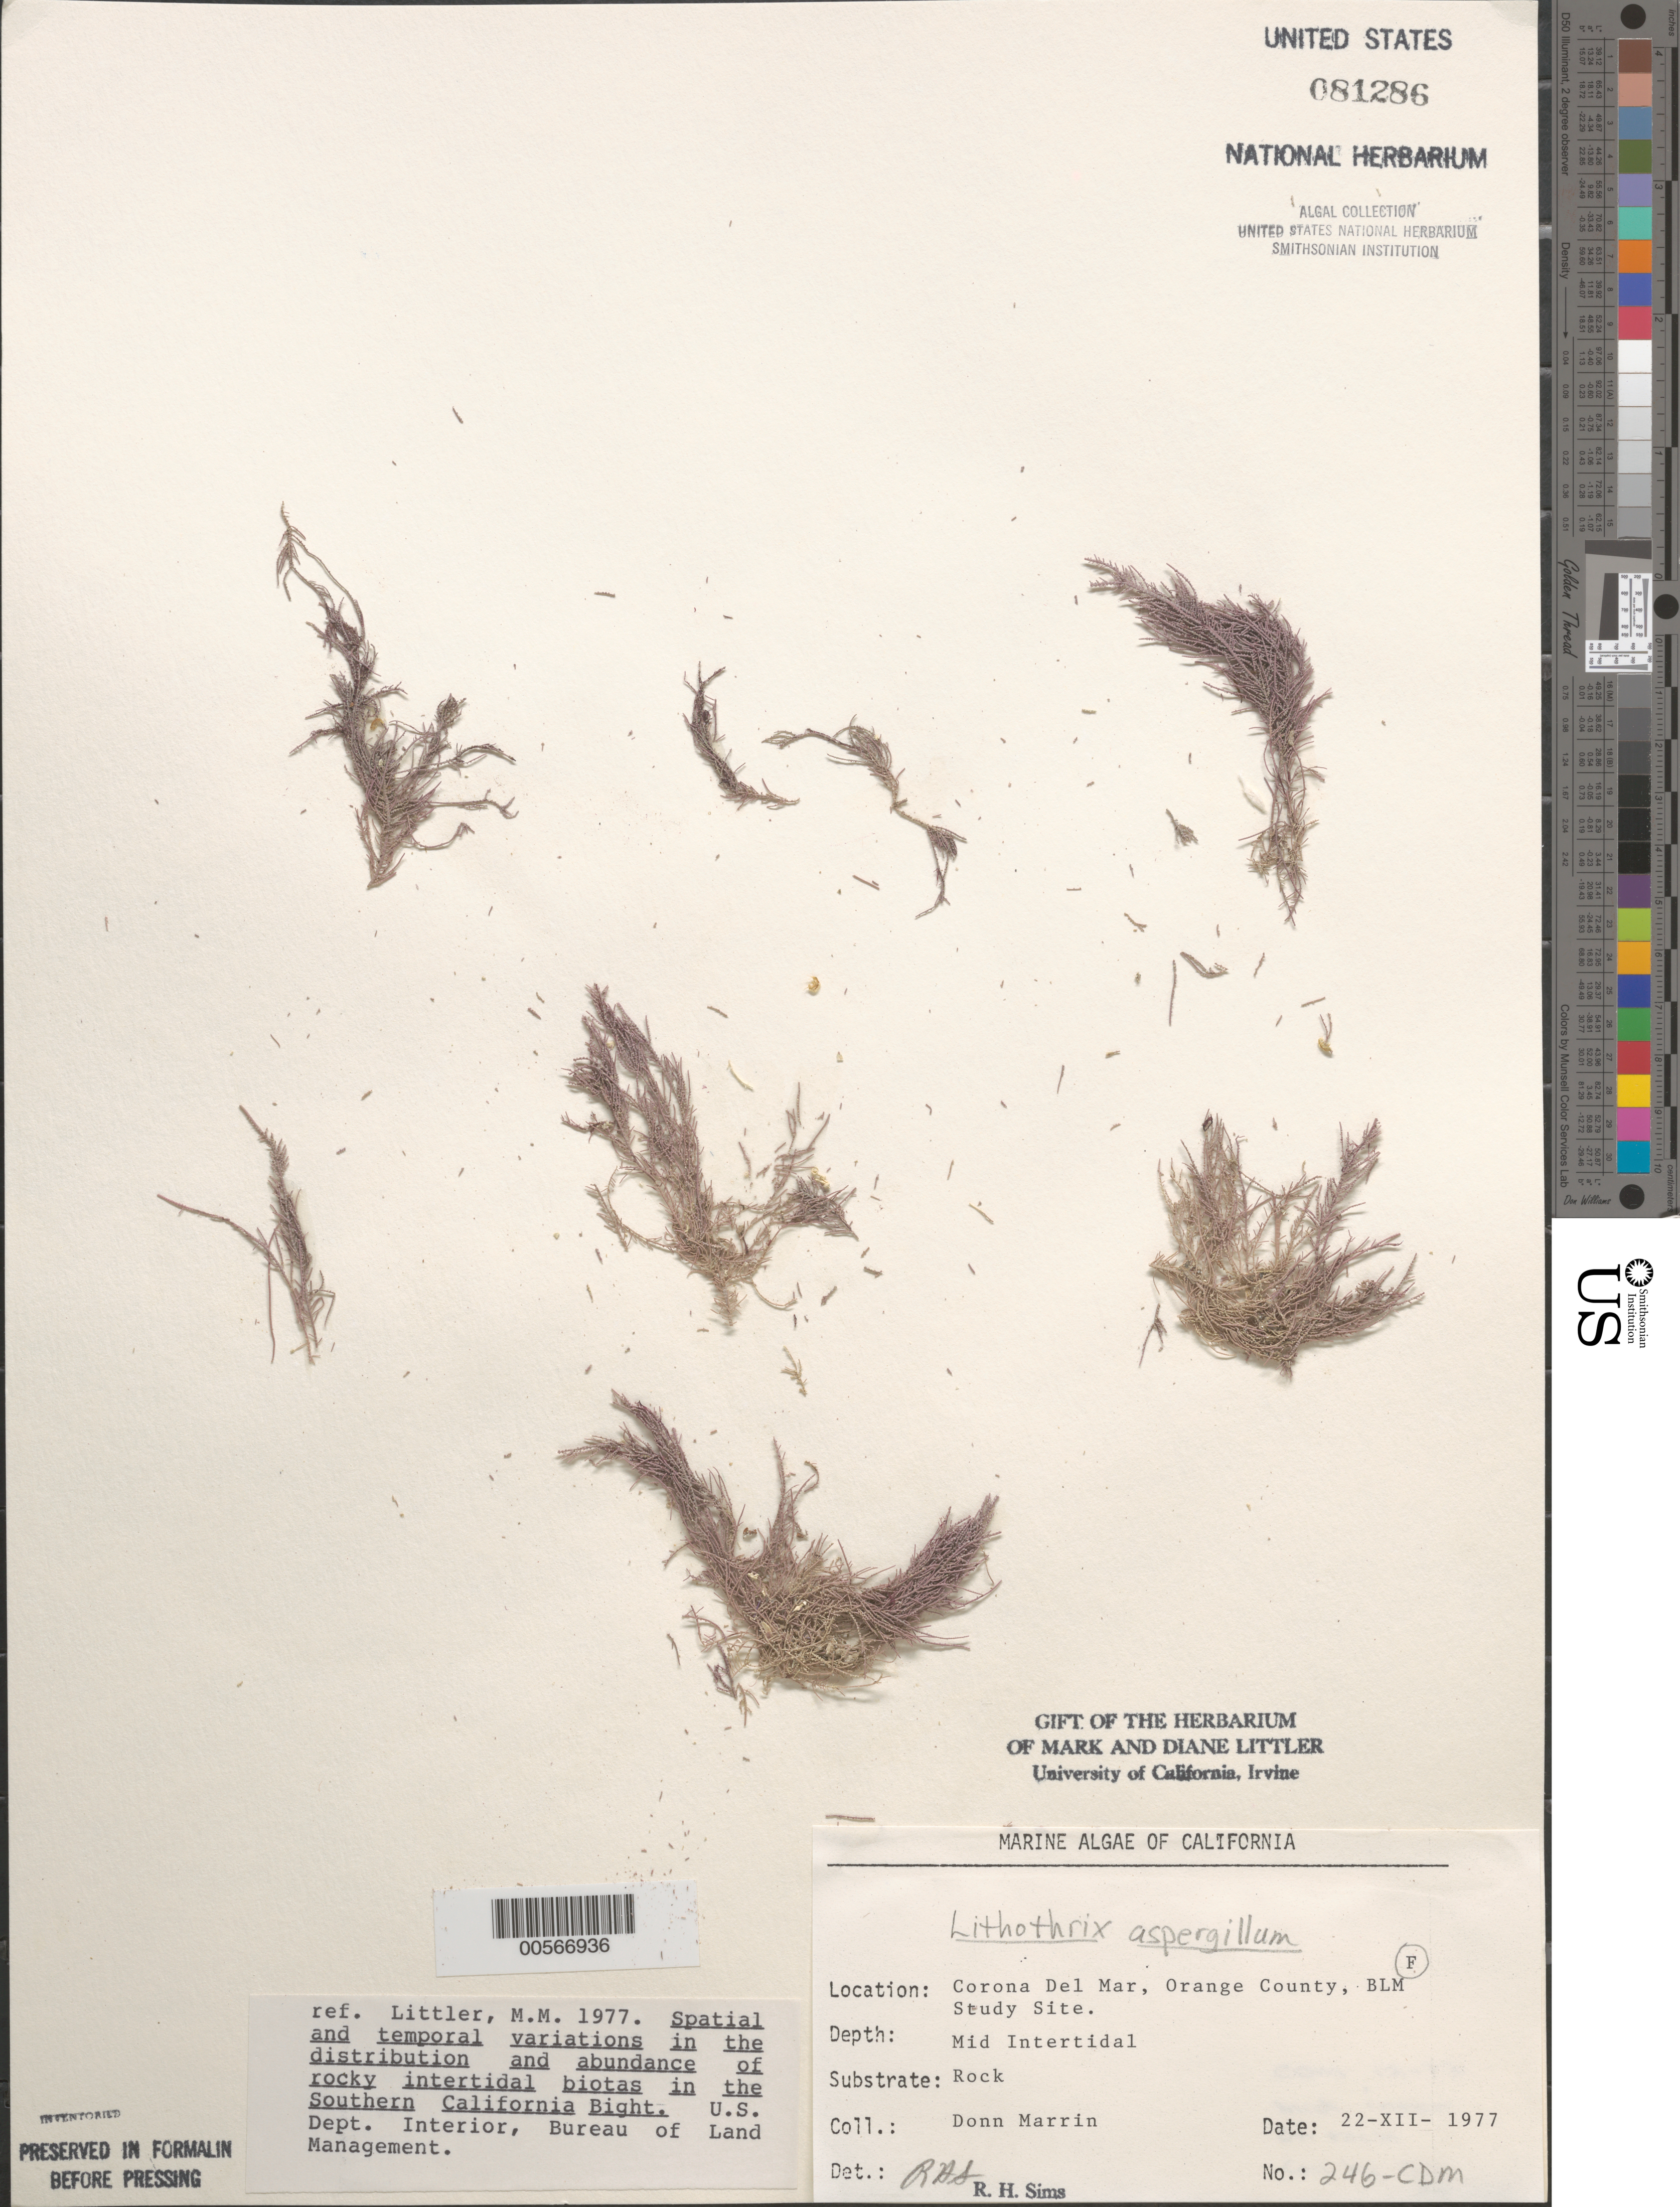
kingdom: Plantae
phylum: Rhodophyta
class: Florideophyceae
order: Corallinales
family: Lithophyllaceae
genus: Lithothrix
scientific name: Lithothrix aspergillum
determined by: Sims, Robert H.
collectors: D. Marrin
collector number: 246-CDM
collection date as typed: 22 Dec 1977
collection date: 1977-12-22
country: United States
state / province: California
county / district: Orange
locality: Corona del Mar, mouth of Morning Canyon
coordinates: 33 35'14"N, 117 51'54"W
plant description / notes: BLM-SOCALBIGHT Rocky Intertidal Survey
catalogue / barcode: US 81286